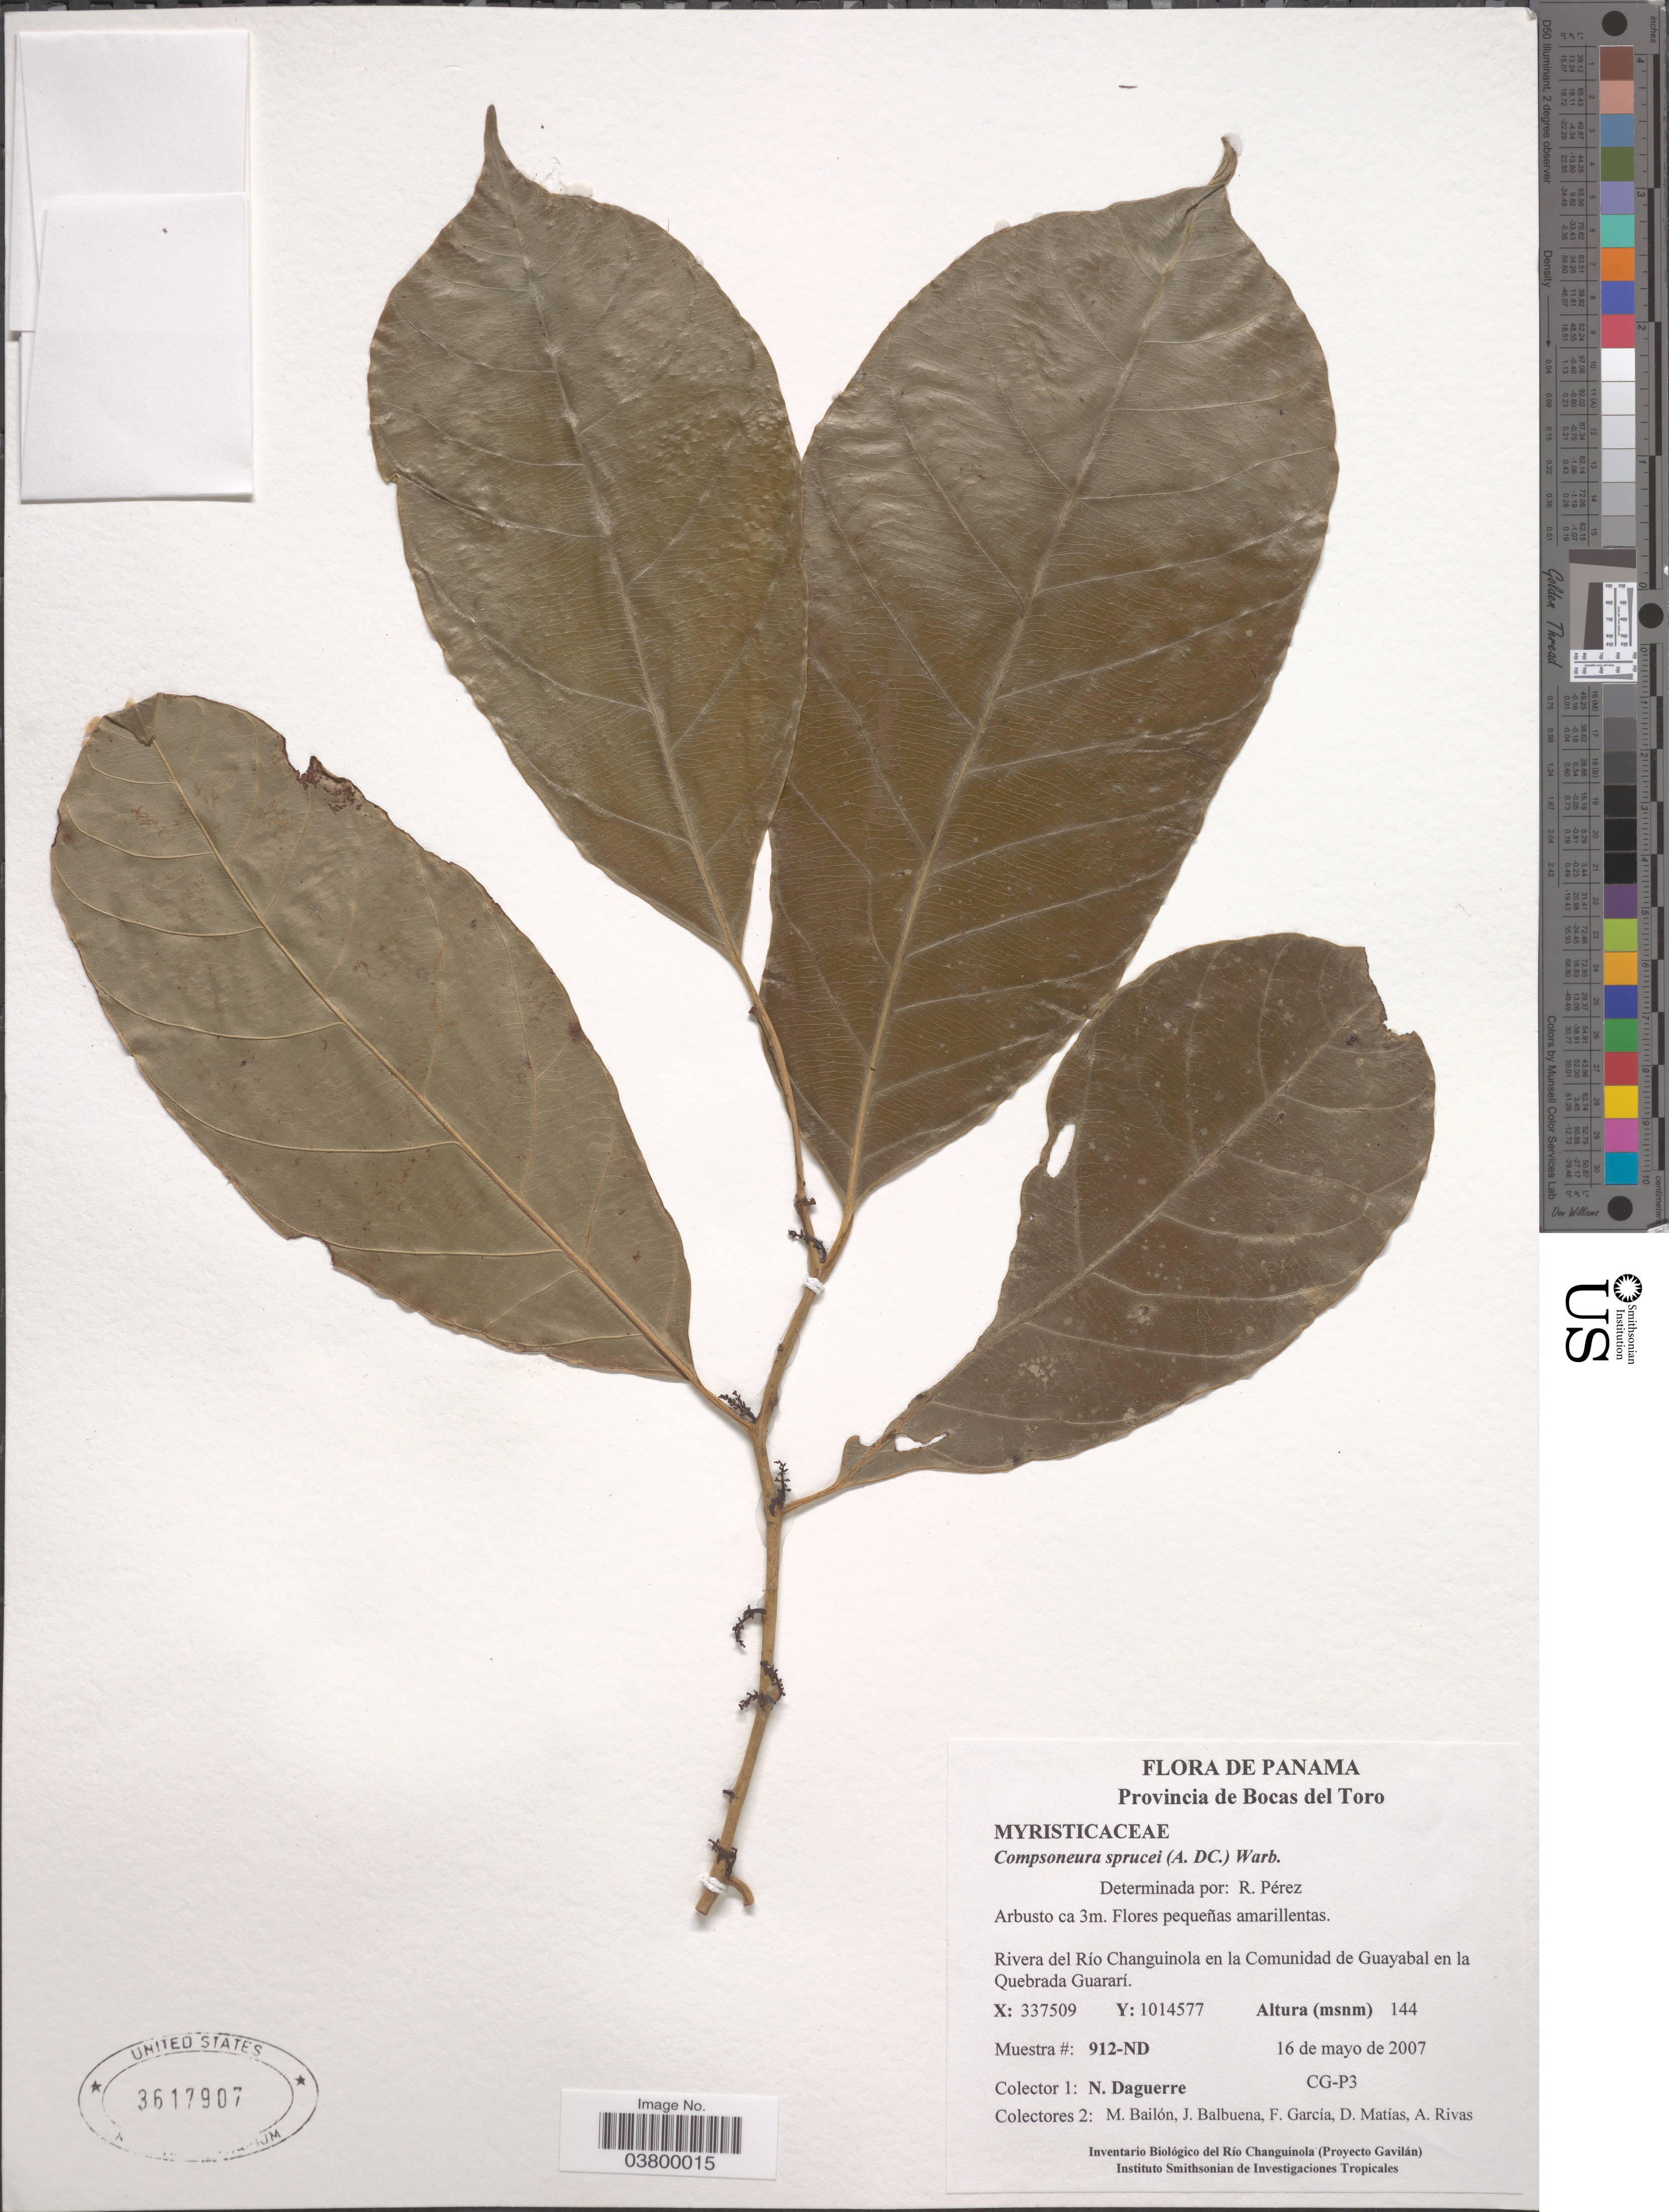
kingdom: Plantae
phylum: Tracheophyta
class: Magnoliopsida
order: Magnoliales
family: Myristicaceae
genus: Compsoneura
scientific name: Compsoneura sprucei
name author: (A. DC.) Warb.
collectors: N. Daguerre, M. Bailón, J. Balbuena, F. Garcia & et al.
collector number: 912-ND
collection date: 2007-05-16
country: Panama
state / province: Bocas del Toro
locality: Rivera del Río Changuinola en la Comunidad de Guayabal en la Quebrada Guararí.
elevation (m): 144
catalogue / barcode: US 3617907